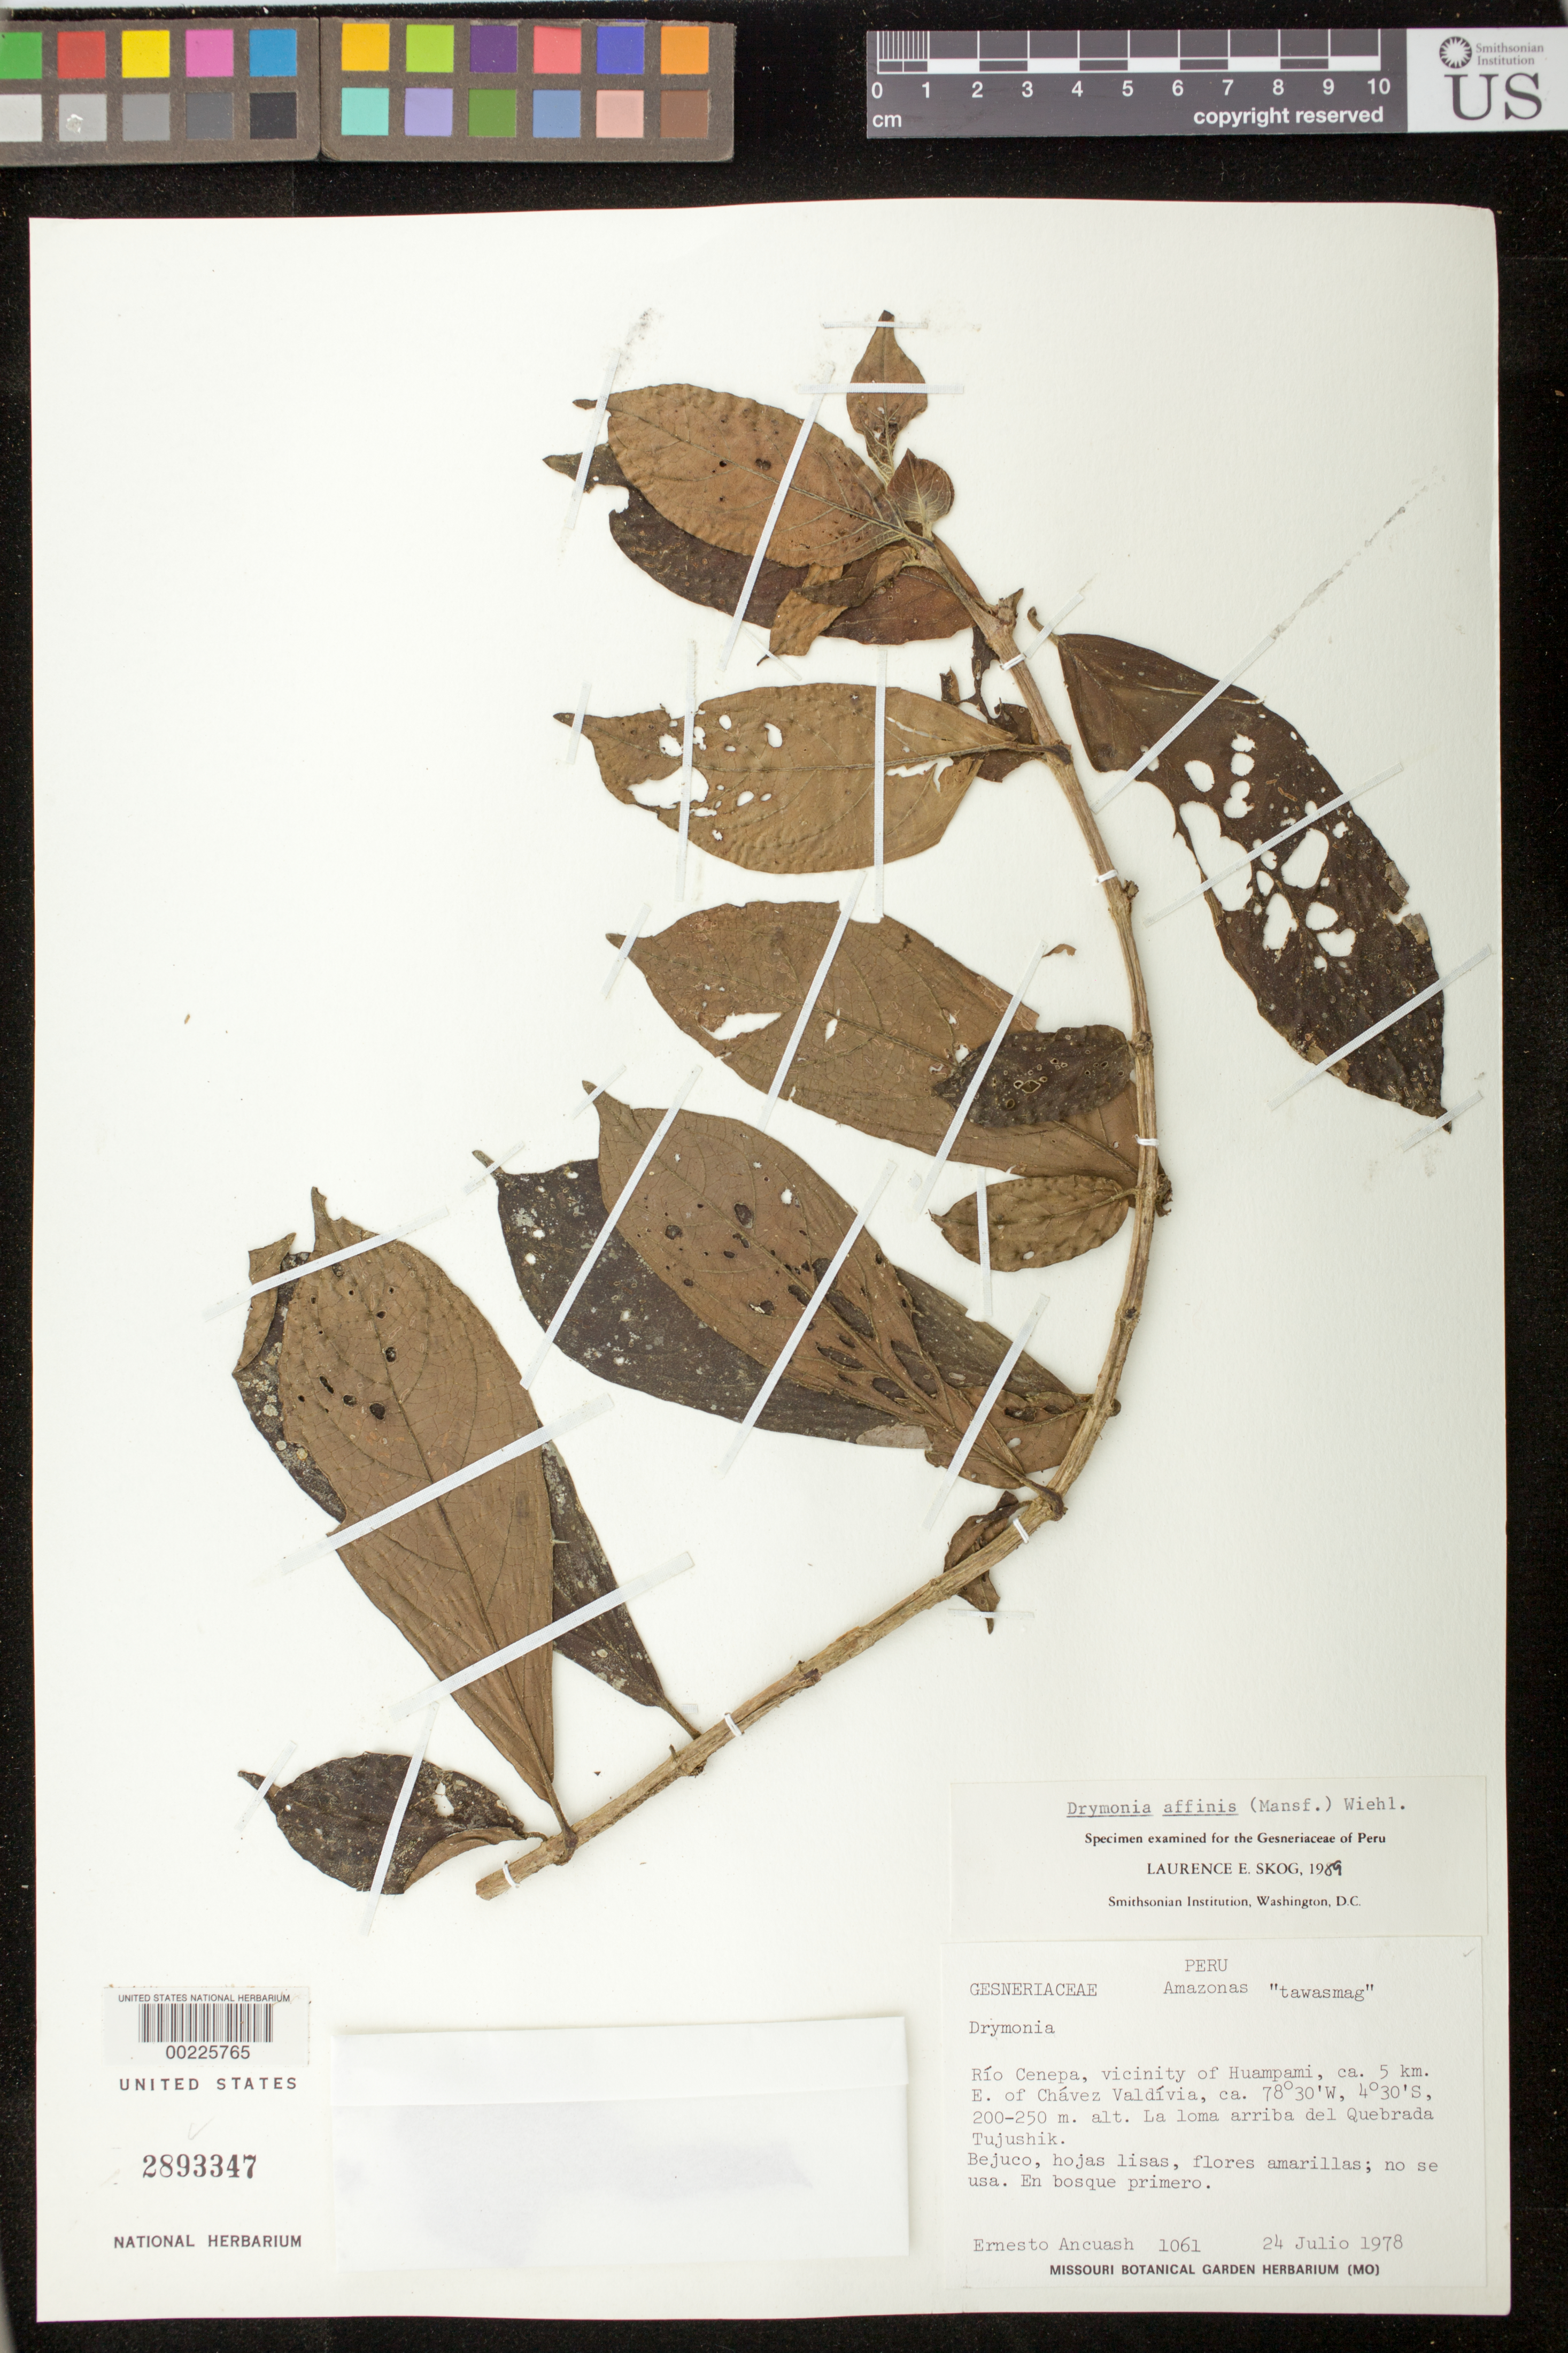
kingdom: Plantae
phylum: Tracheophyta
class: Magnoliopsida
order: Lamiales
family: Gesneriaceae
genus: Drymonia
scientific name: Drymonia affinis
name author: (Mansf.) Wiehler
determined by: Skog, Laurence E.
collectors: E. Ancuash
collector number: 1061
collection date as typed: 24 Jul 1978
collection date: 1978-07-24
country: Peru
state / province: Amazonas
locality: Río Cenepa, vicinity of Huampami, ca. 5 km E of Chávez Valdivia; La loma arriba del Quebrada Tujushik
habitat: En bosque primero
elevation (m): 200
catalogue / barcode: US 2893347